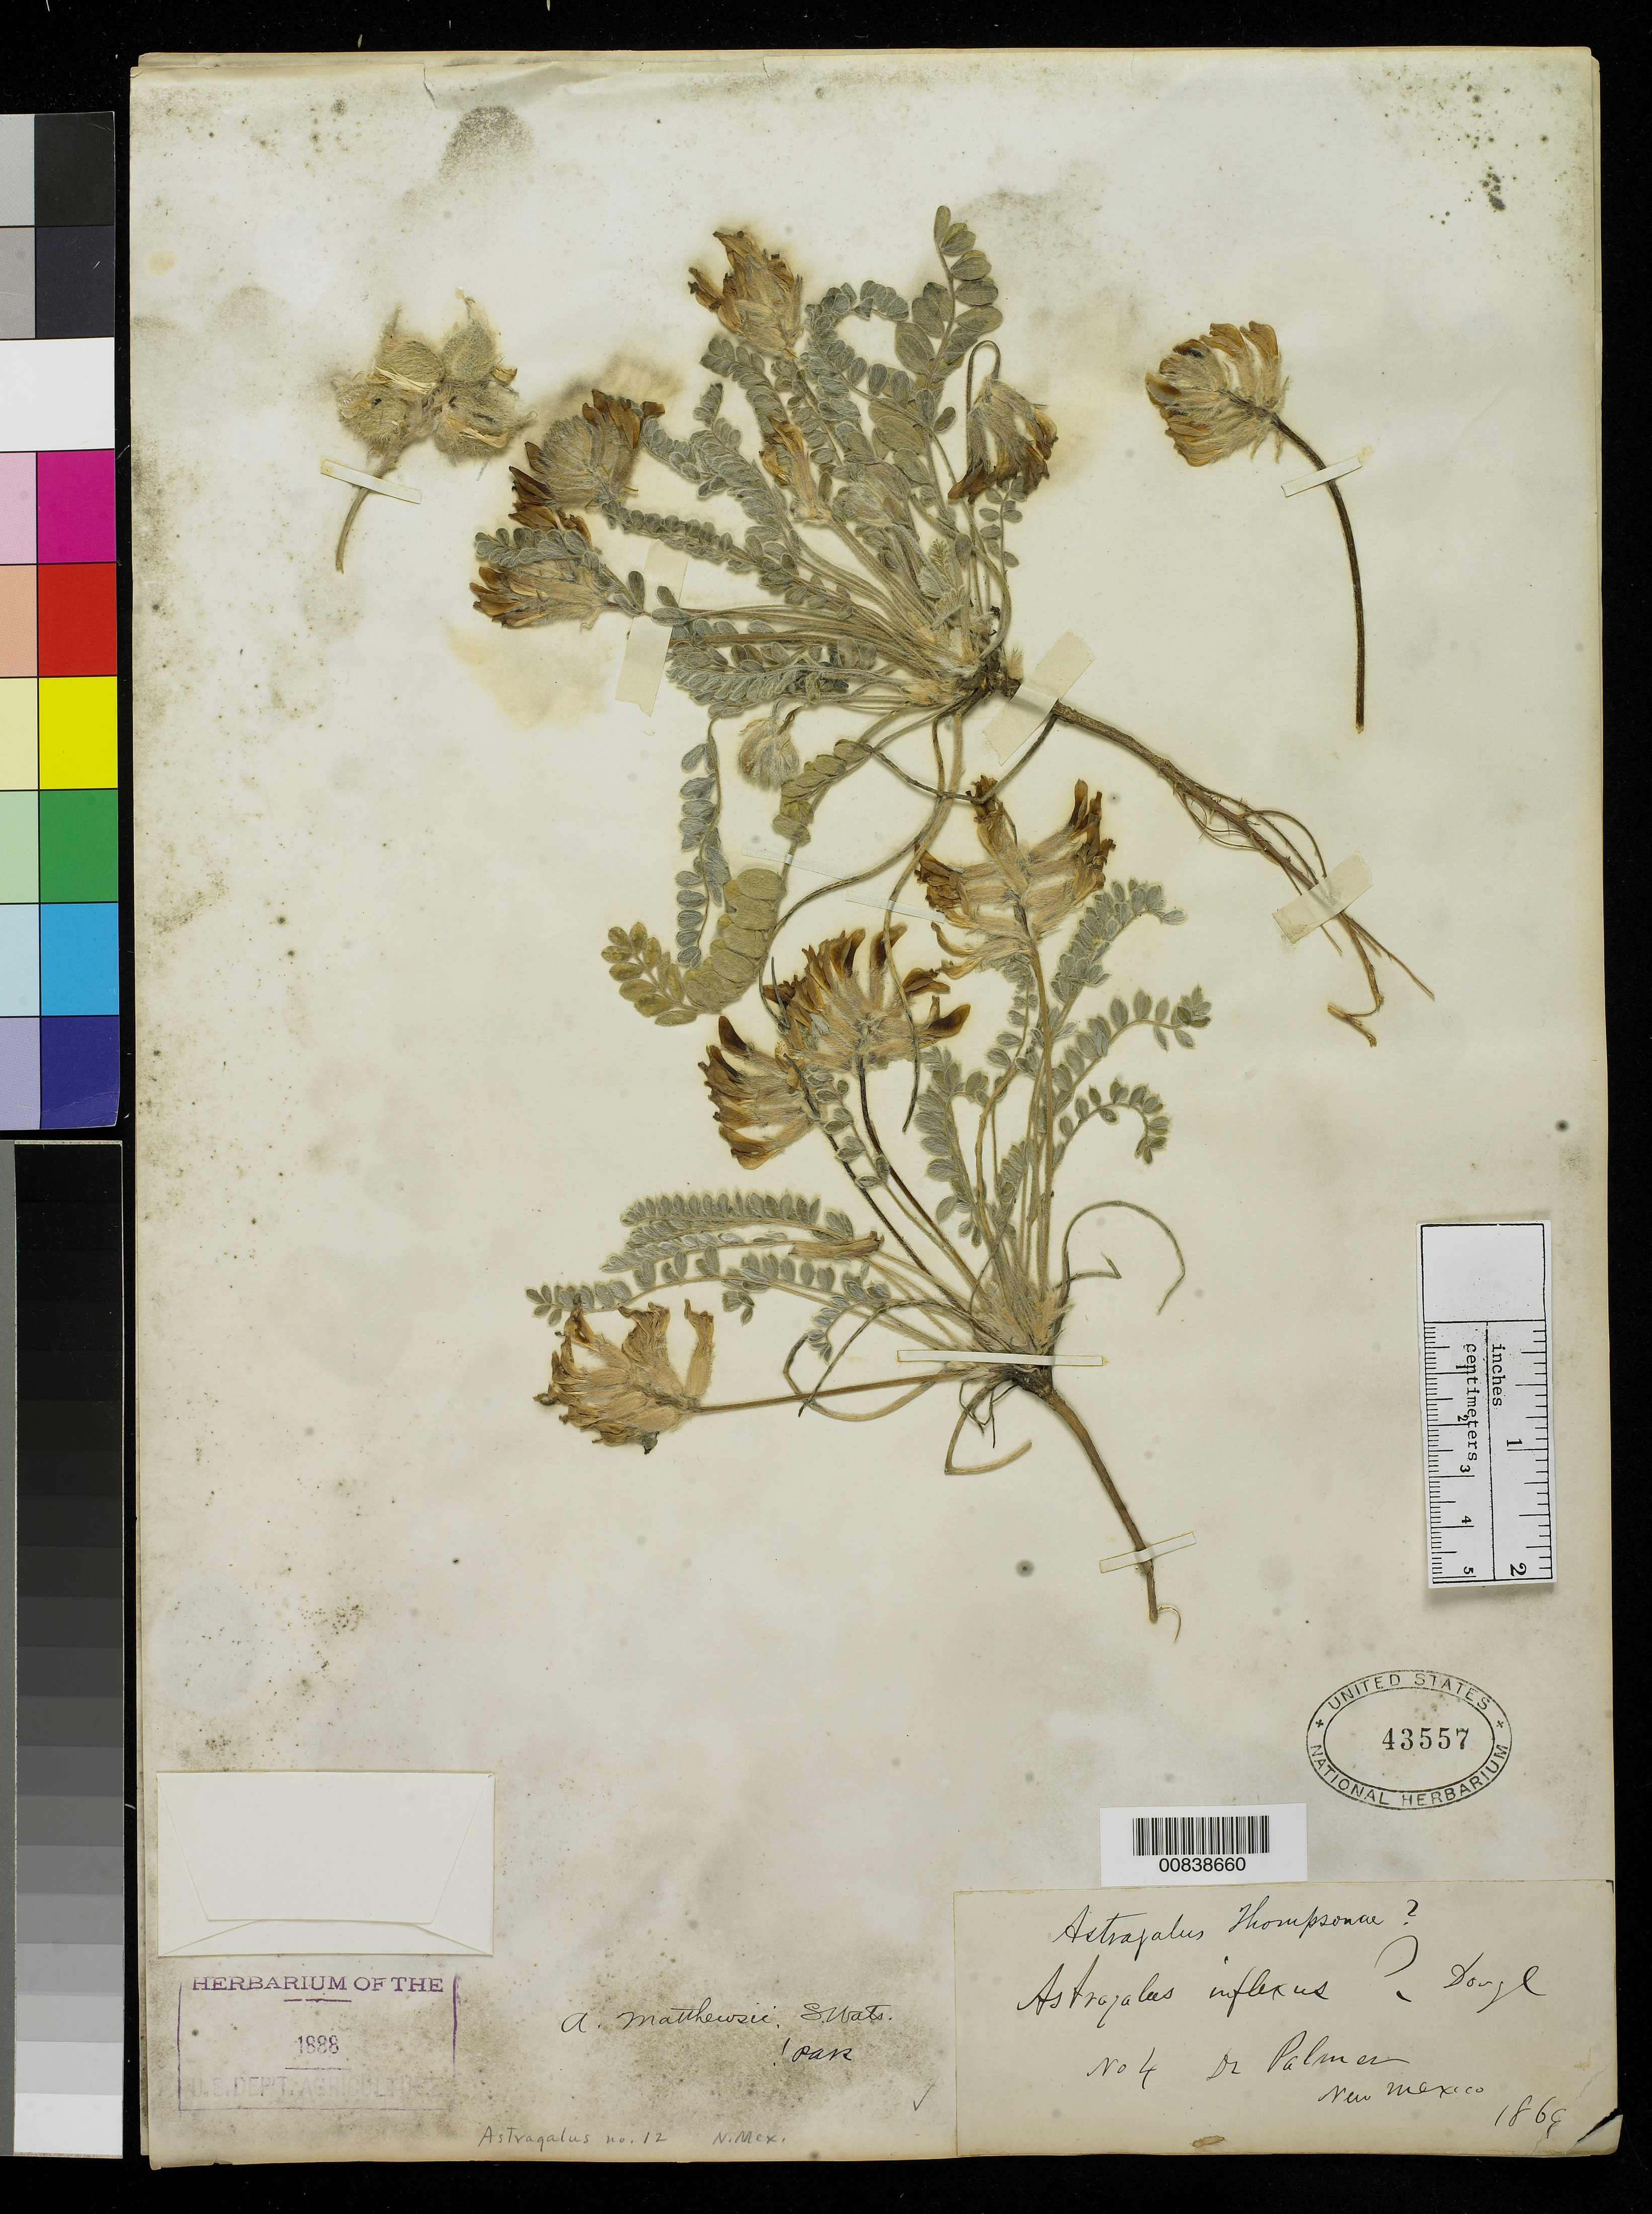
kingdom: Plantae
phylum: Tracheophyta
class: Magnoliopsida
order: Fabales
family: Fabaceae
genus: Astragalus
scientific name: Astragalus matthewsii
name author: S. Watson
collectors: E. Palmer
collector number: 4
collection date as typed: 1869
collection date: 1869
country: United States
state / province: New Mexico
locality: New Mexico.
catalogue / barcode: US 43557